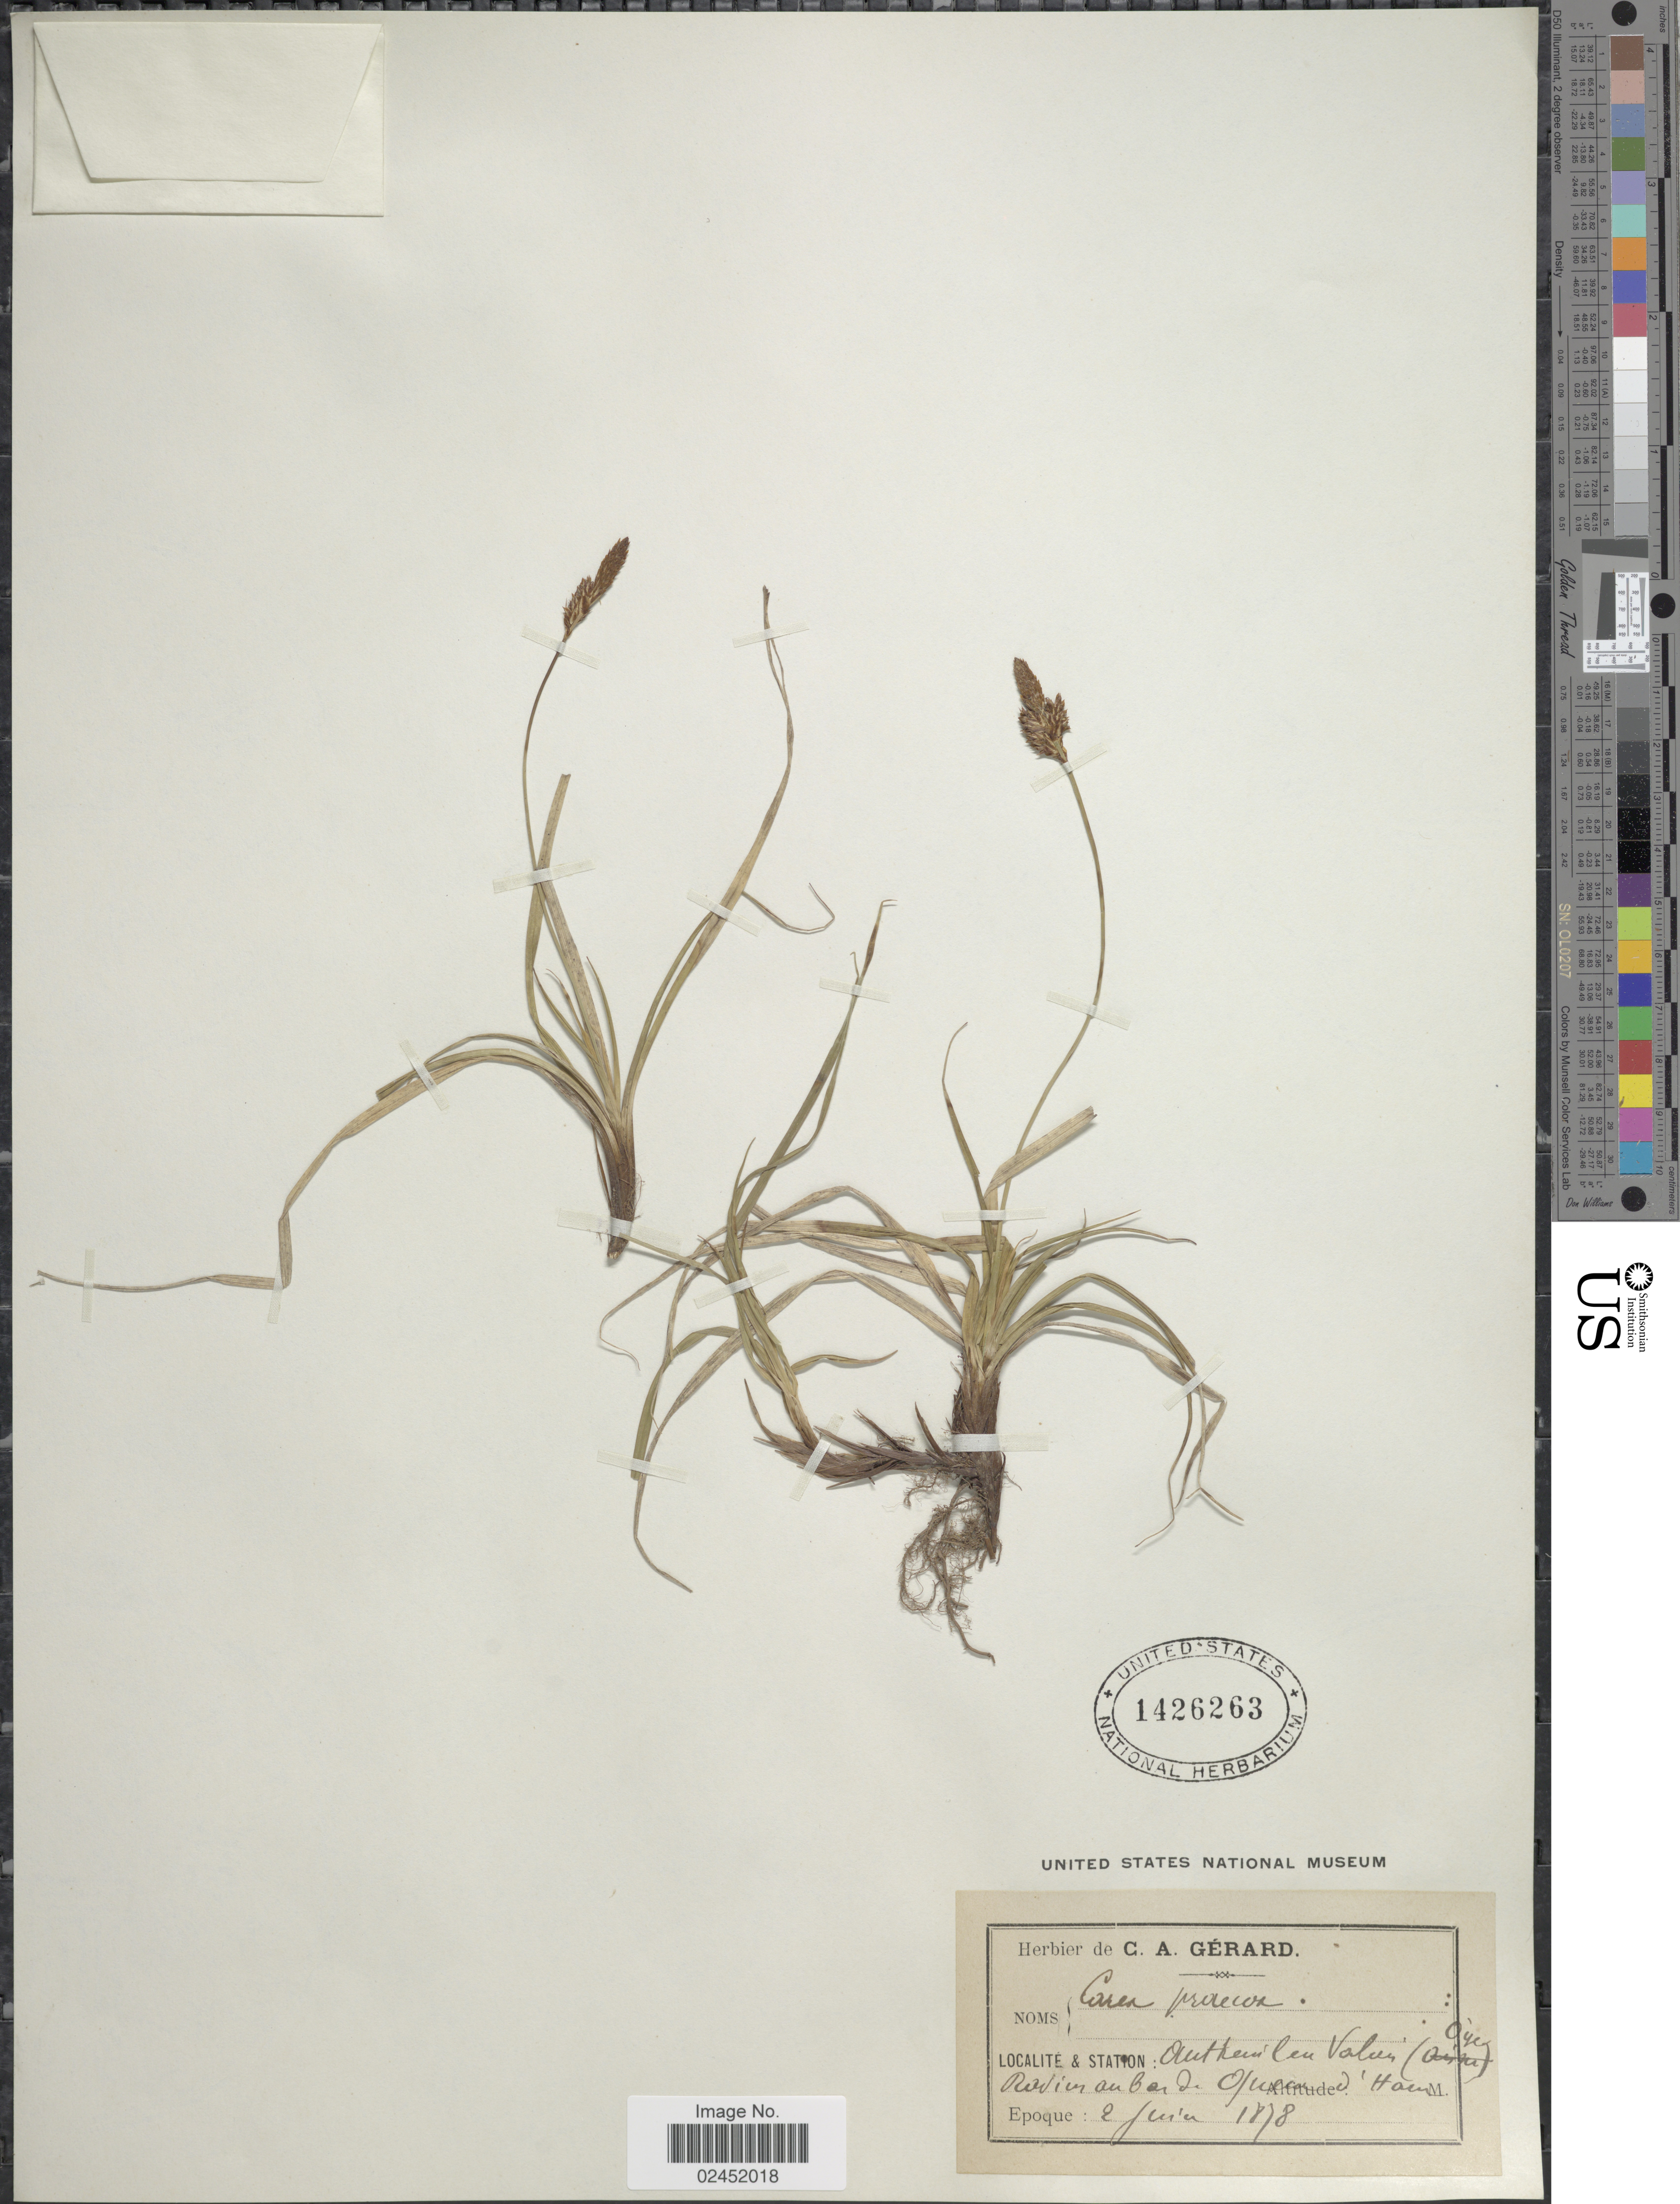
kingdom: Plantae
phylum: Tracheophyta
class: Liliopsida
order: Poales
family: Cyperaceae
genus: Carex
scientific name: Carex praecox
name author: Schreb.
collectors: Ex herb. de C. A. Gérard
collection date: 1878-06-02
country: Switzerland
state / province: Valais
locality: Anthein em Valais (Oye) Radier an bor de [illegible text]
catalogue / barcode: US 1426263